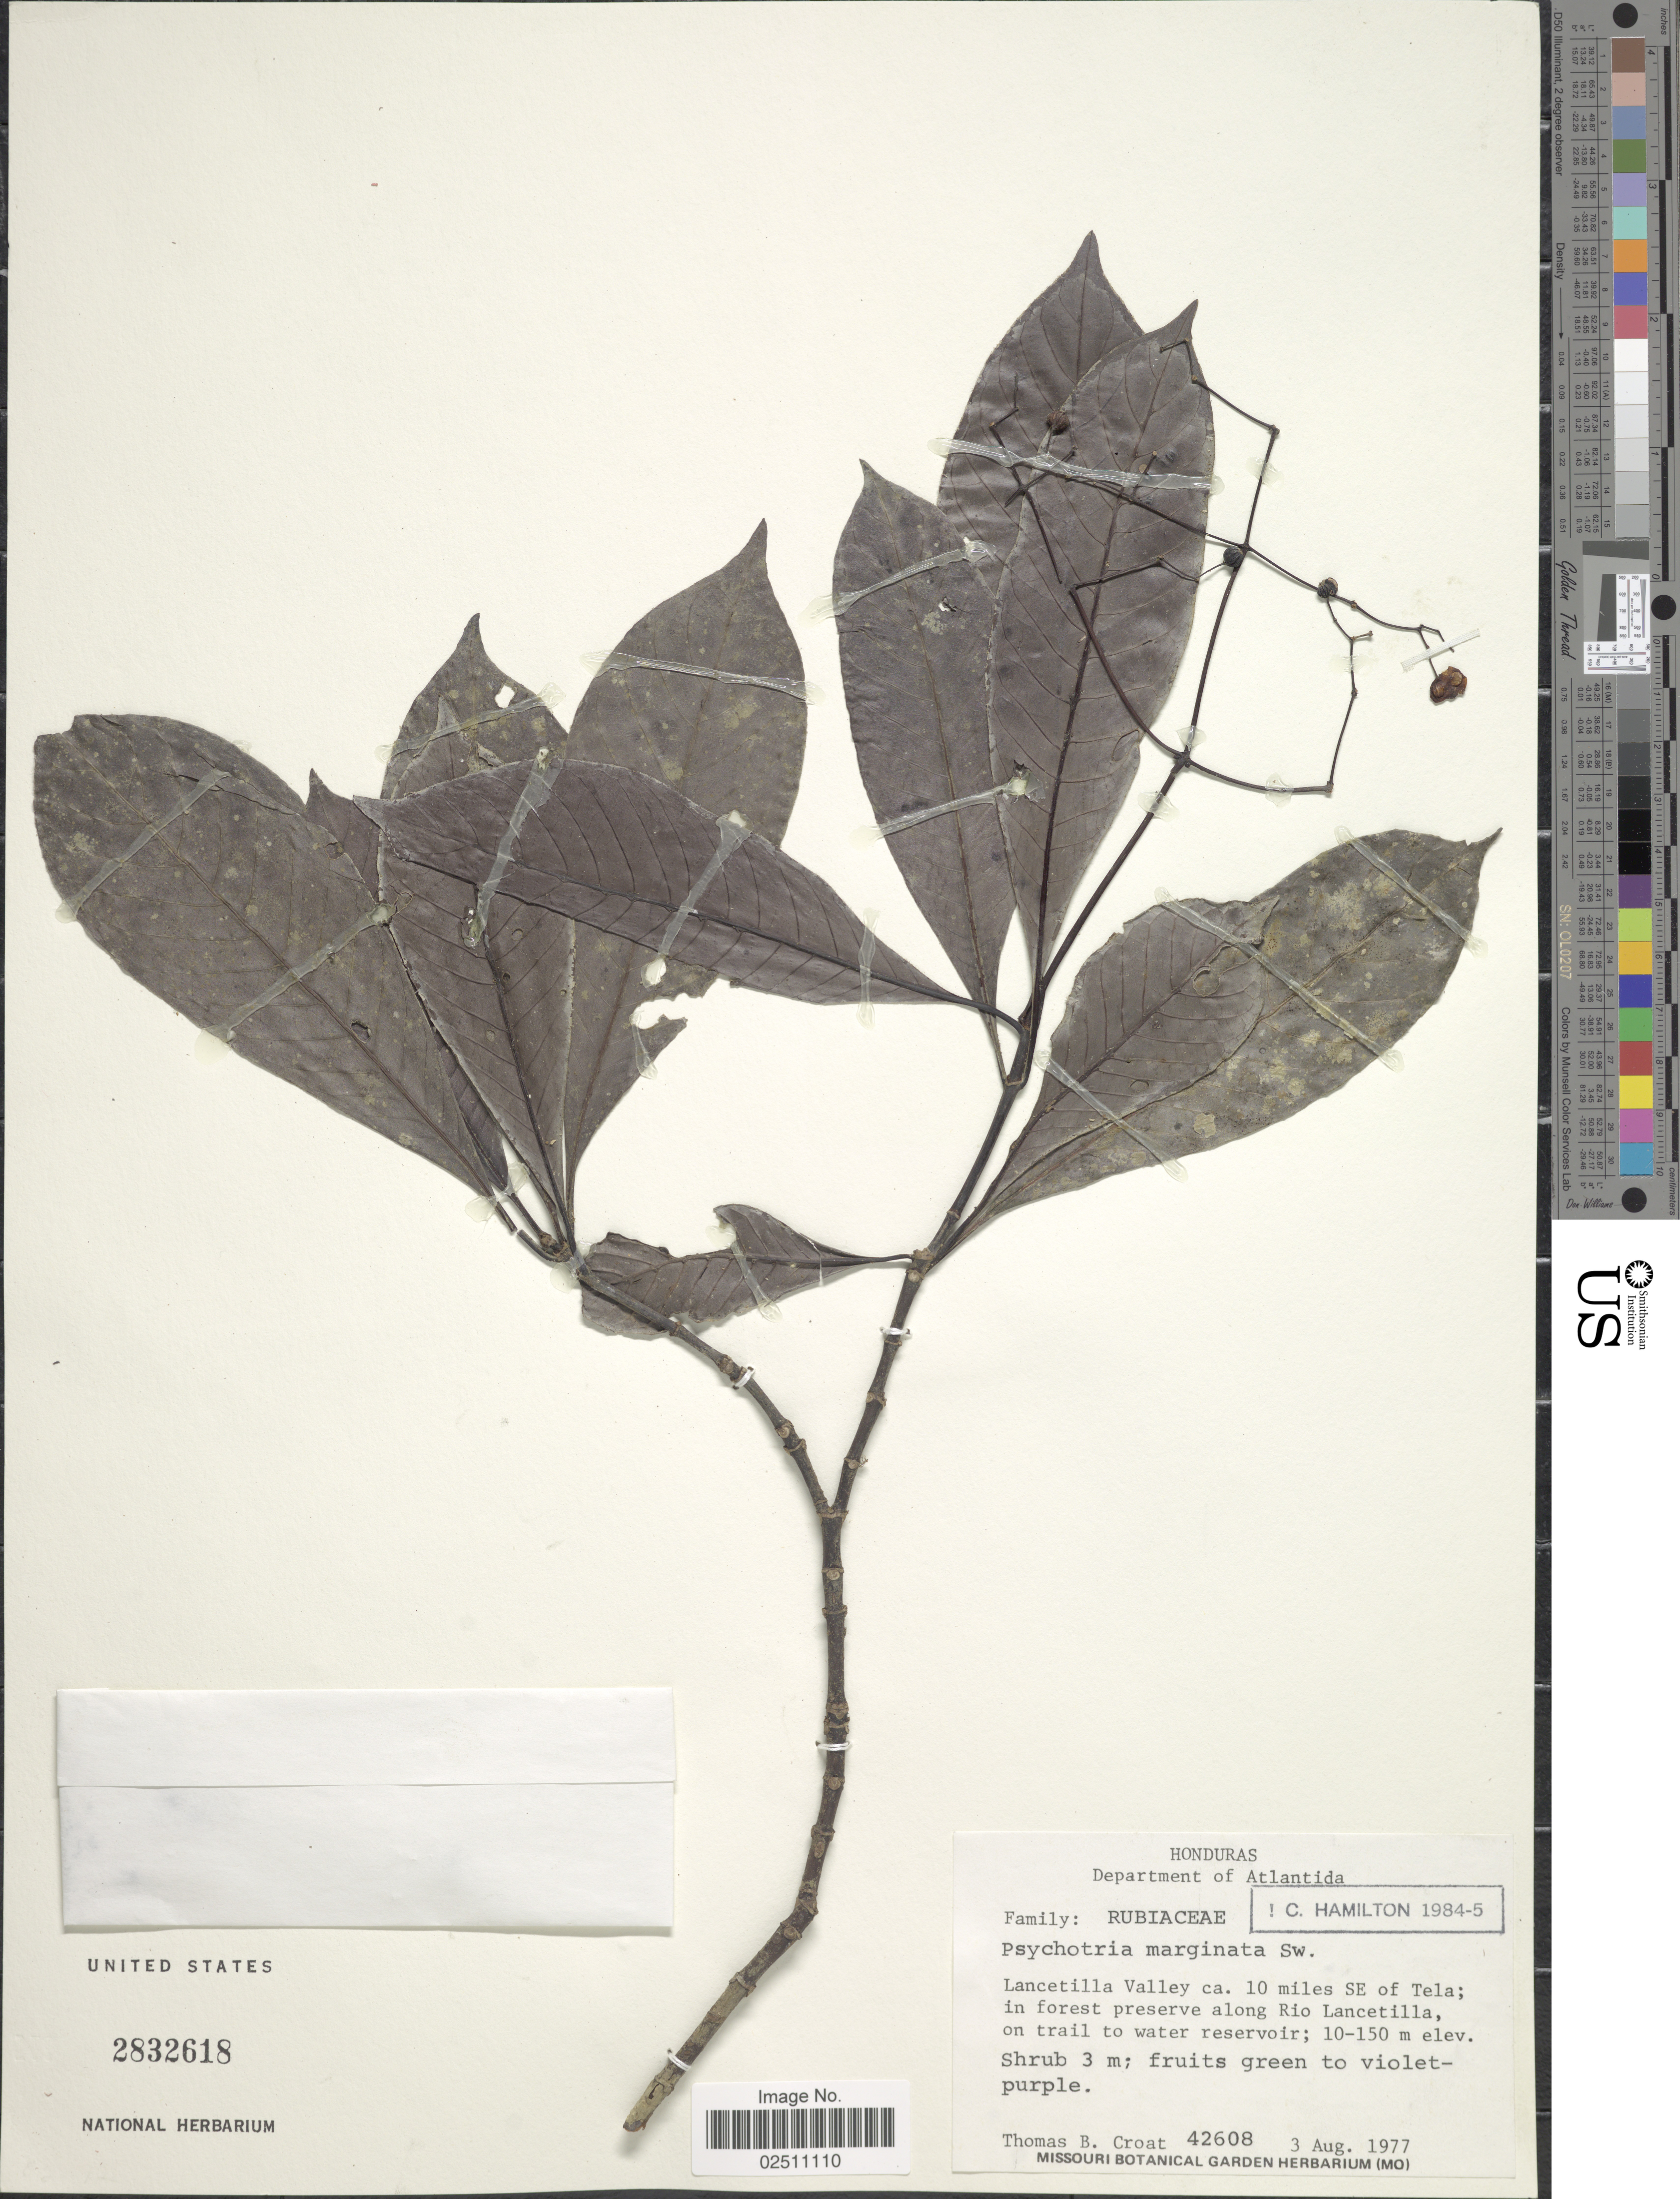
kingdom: Plantae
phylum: Tracheophyta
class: Magnoliopsida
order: Gentianales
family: Rubiaceae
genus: Psychotria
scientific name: Psychotria marginata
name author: Sw.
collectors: T. B. Croat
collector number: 42608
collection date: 1977-08-03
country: Honduras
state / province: Atlántida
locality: Lancetilla Valley ca. 10 miles SE of Tela; in forest preserve along Rio Lancetilla, on trail to water reservoir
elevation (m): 10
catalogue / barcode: US 2832618